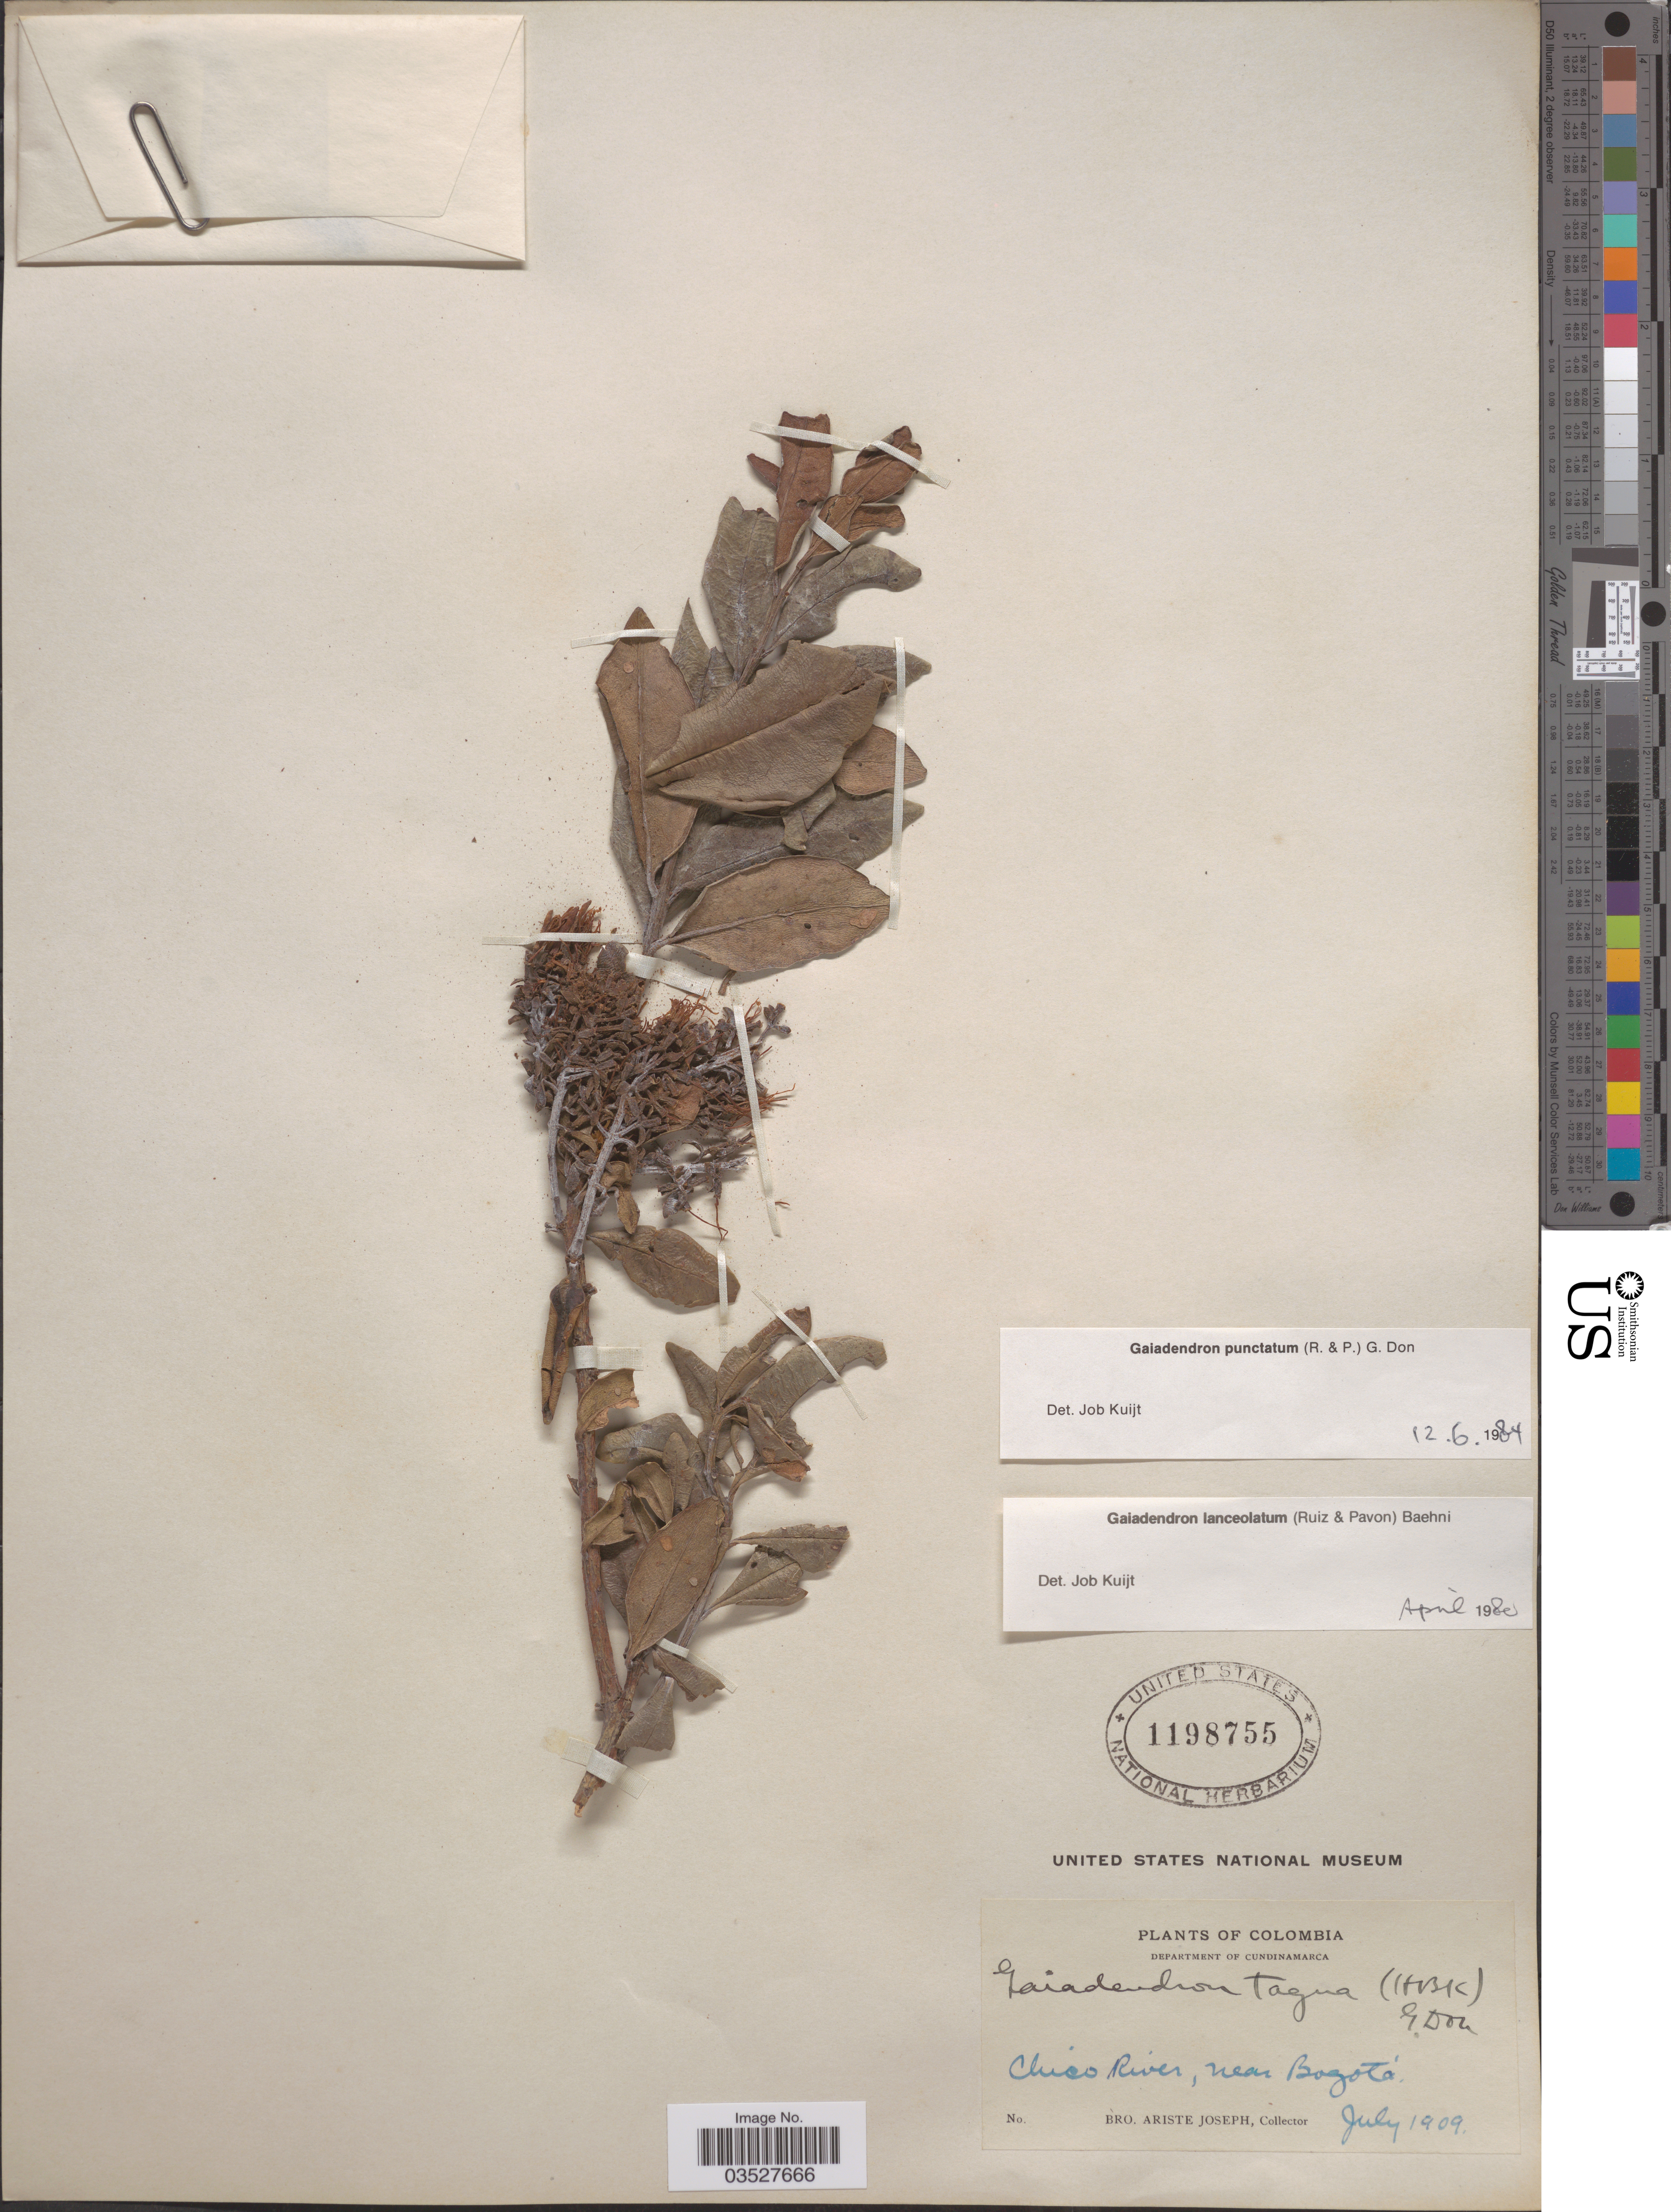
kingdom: Plantae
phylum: Tracheophyta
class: Magnoliopsida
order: Santalales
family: Loranthaceae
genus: Gaiadendron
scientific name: Gaiadendron punctatum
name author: (Ruiz & Pav.) G. Don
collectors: Bro. Ariste-Joseph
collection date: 1909-07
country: Colombia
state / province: Cundinamarca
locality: Department of Cundinamarca. Chico River, near Bogotá.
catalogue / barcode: US 1198755